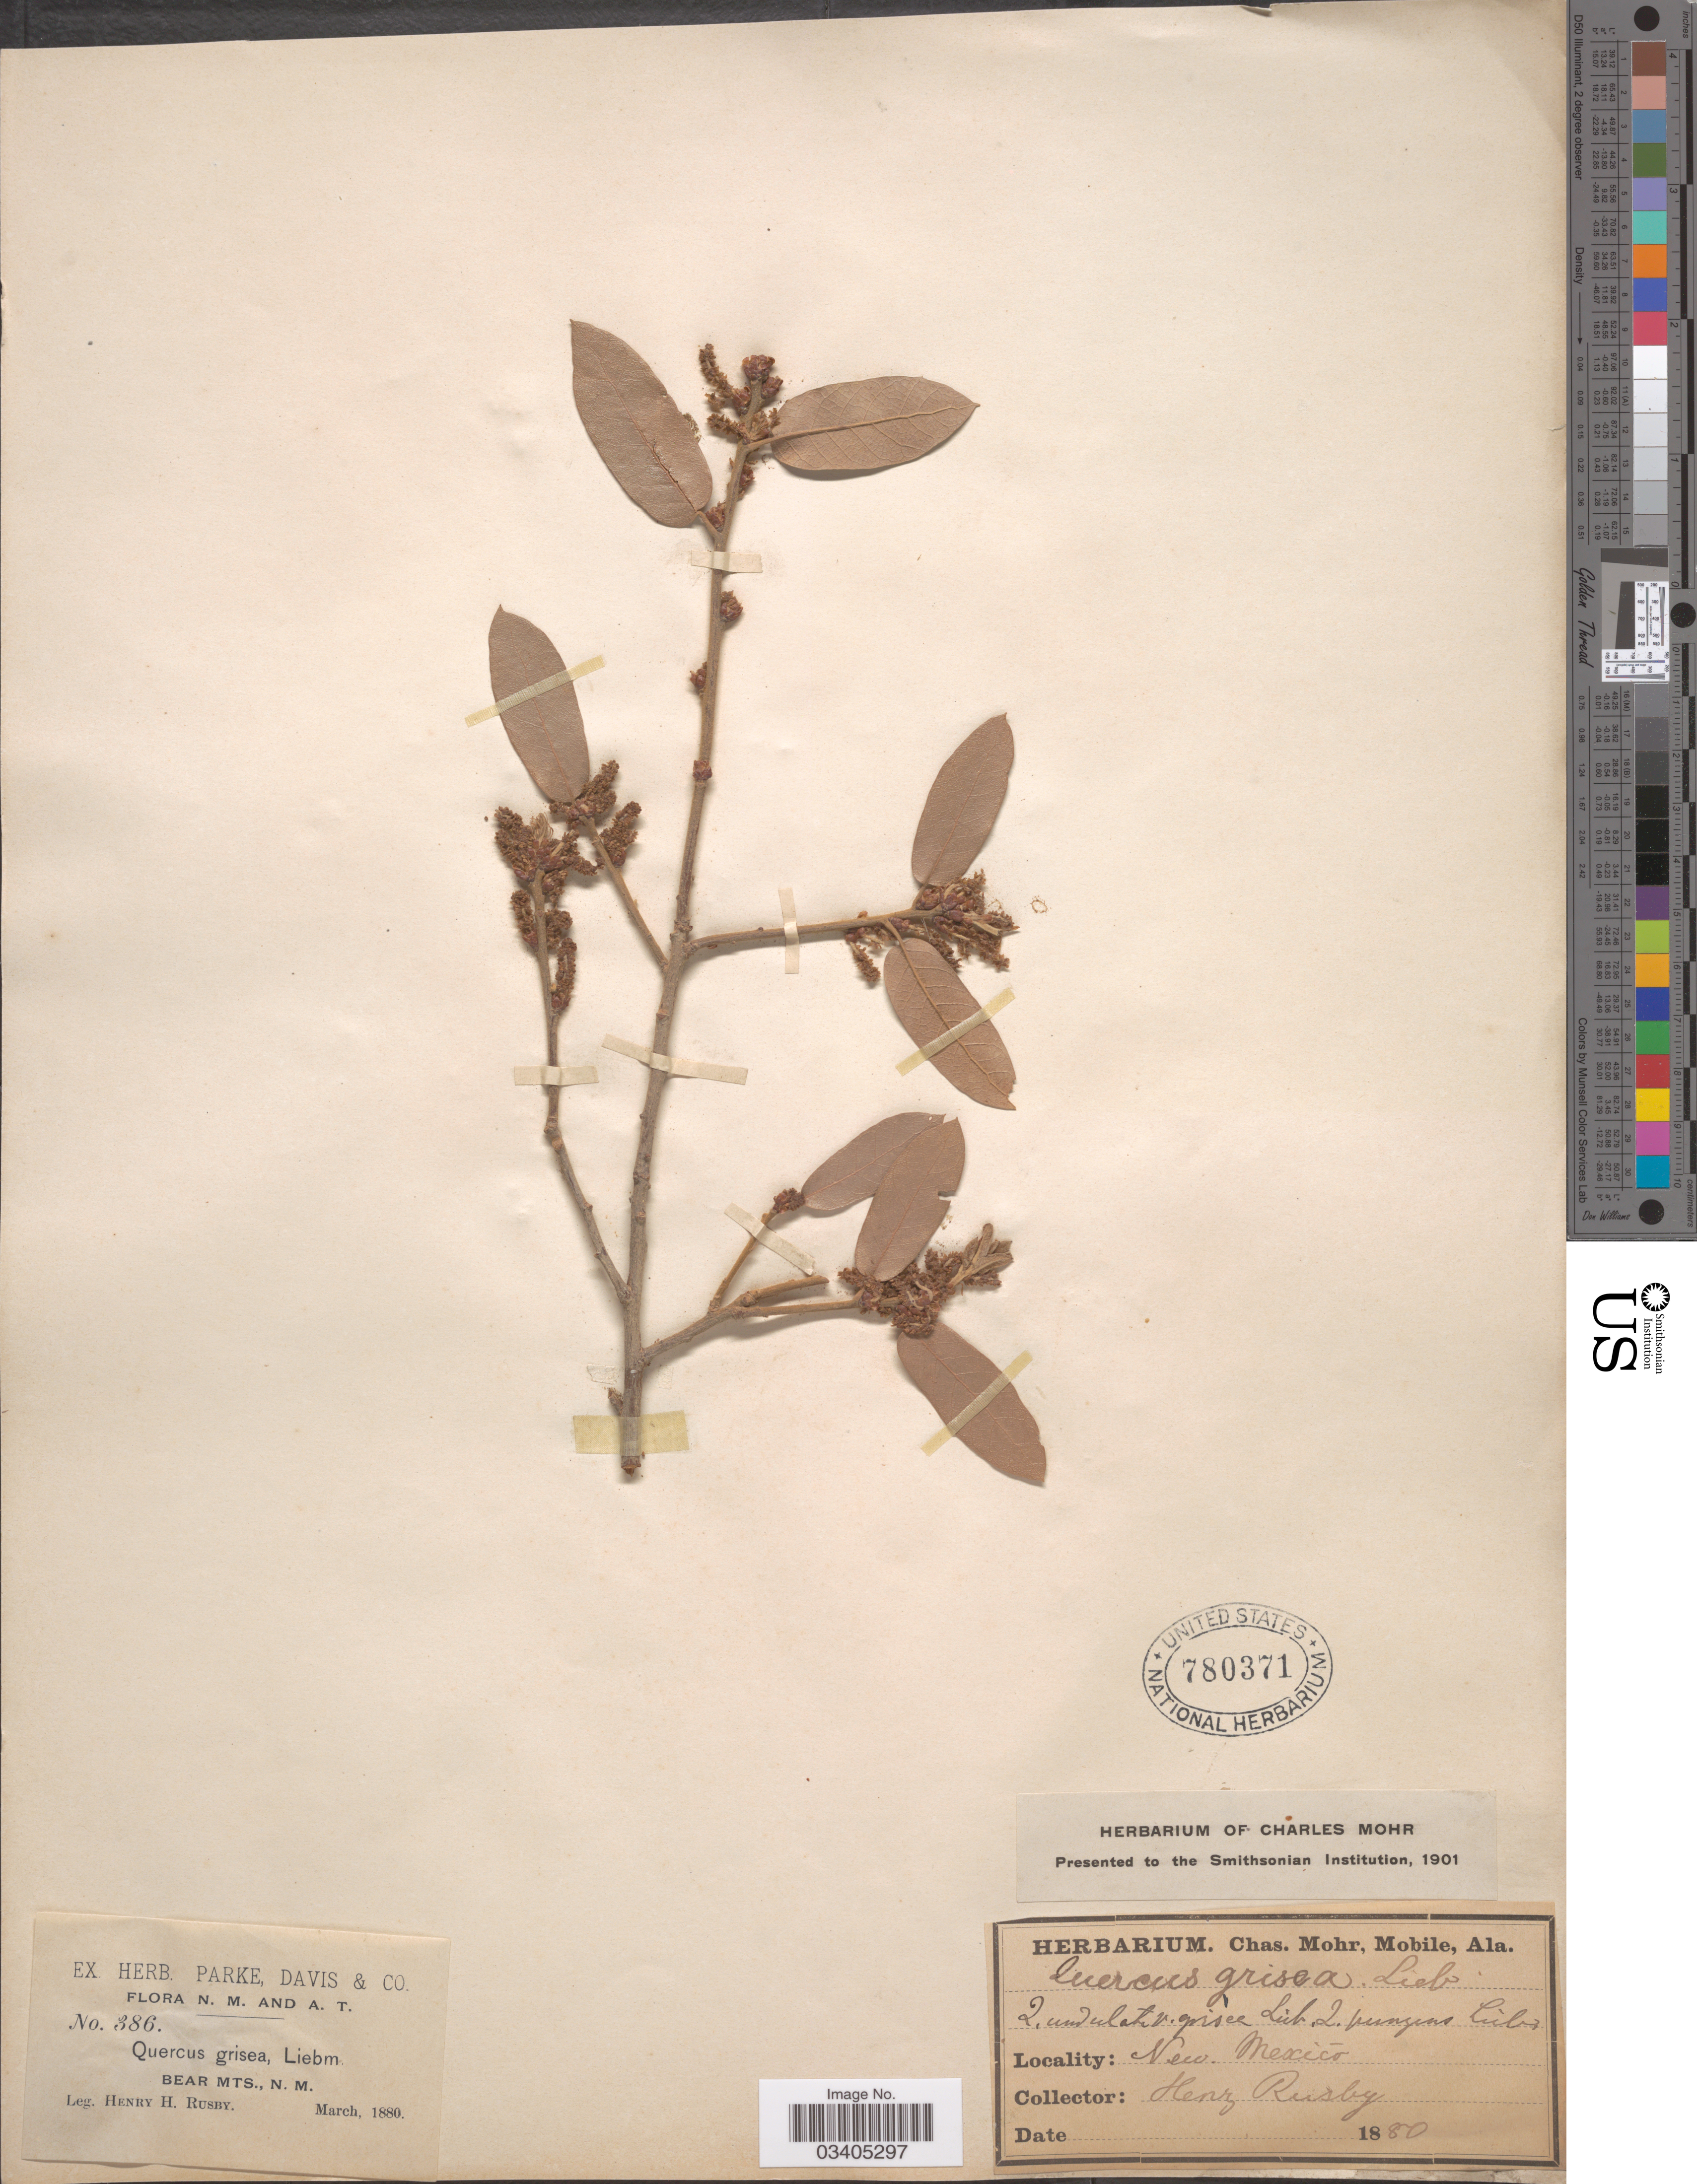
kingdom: Plantae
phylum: Tracheophyta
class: Magnoliopsida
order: Fagales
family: Fagaceae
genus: Quercus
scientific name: Quercus grisea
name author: Liebm.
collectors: H. H. Rusby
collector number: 386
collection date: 1880-03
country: United States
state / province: New Mexico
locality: Bear Mts.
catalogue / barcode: US 780371